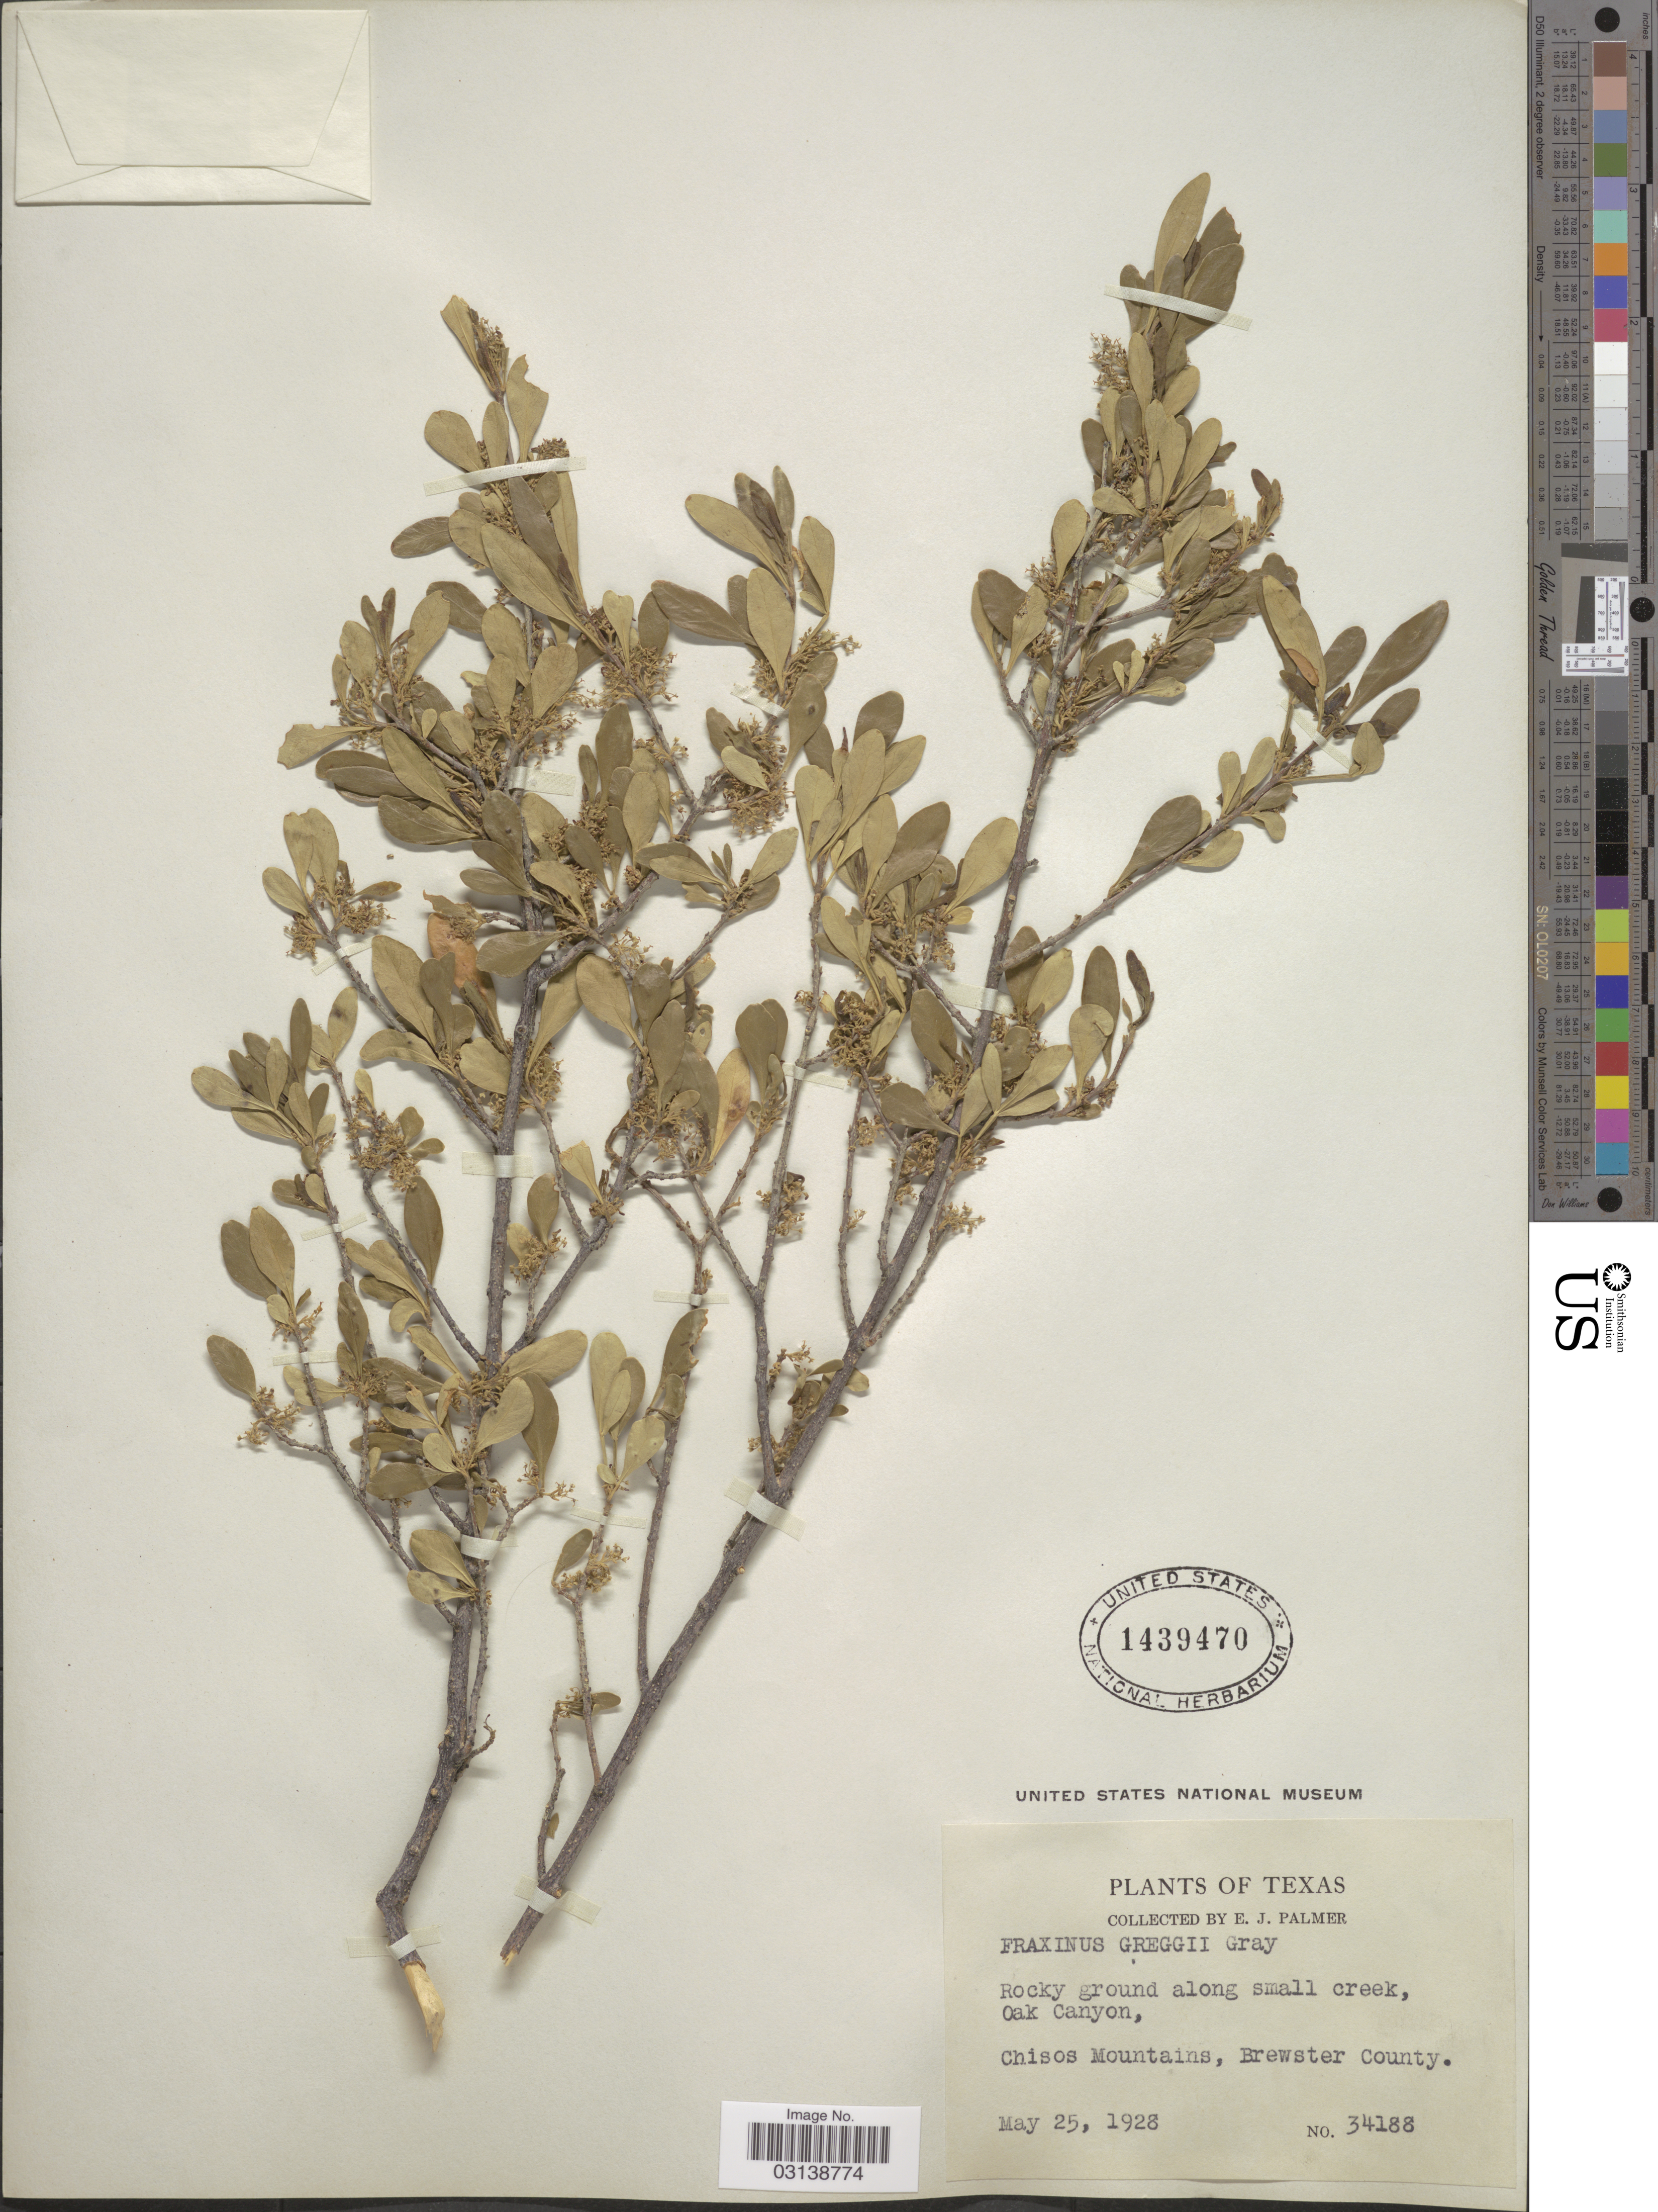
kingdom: Plantae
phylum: Tracheophyta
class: Magnoliopsida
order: Lamiales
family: Oleaceae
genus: Fraxinus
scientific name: Fraxinus greggii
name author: A. Gray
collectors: E. J. Palmer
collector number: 34188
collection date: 1928-05-25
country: United States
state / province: Texas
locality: Rocky ground along small creek, Oak Canyon, Chisos Mountains, Brewster County.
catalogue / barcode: US 1439470